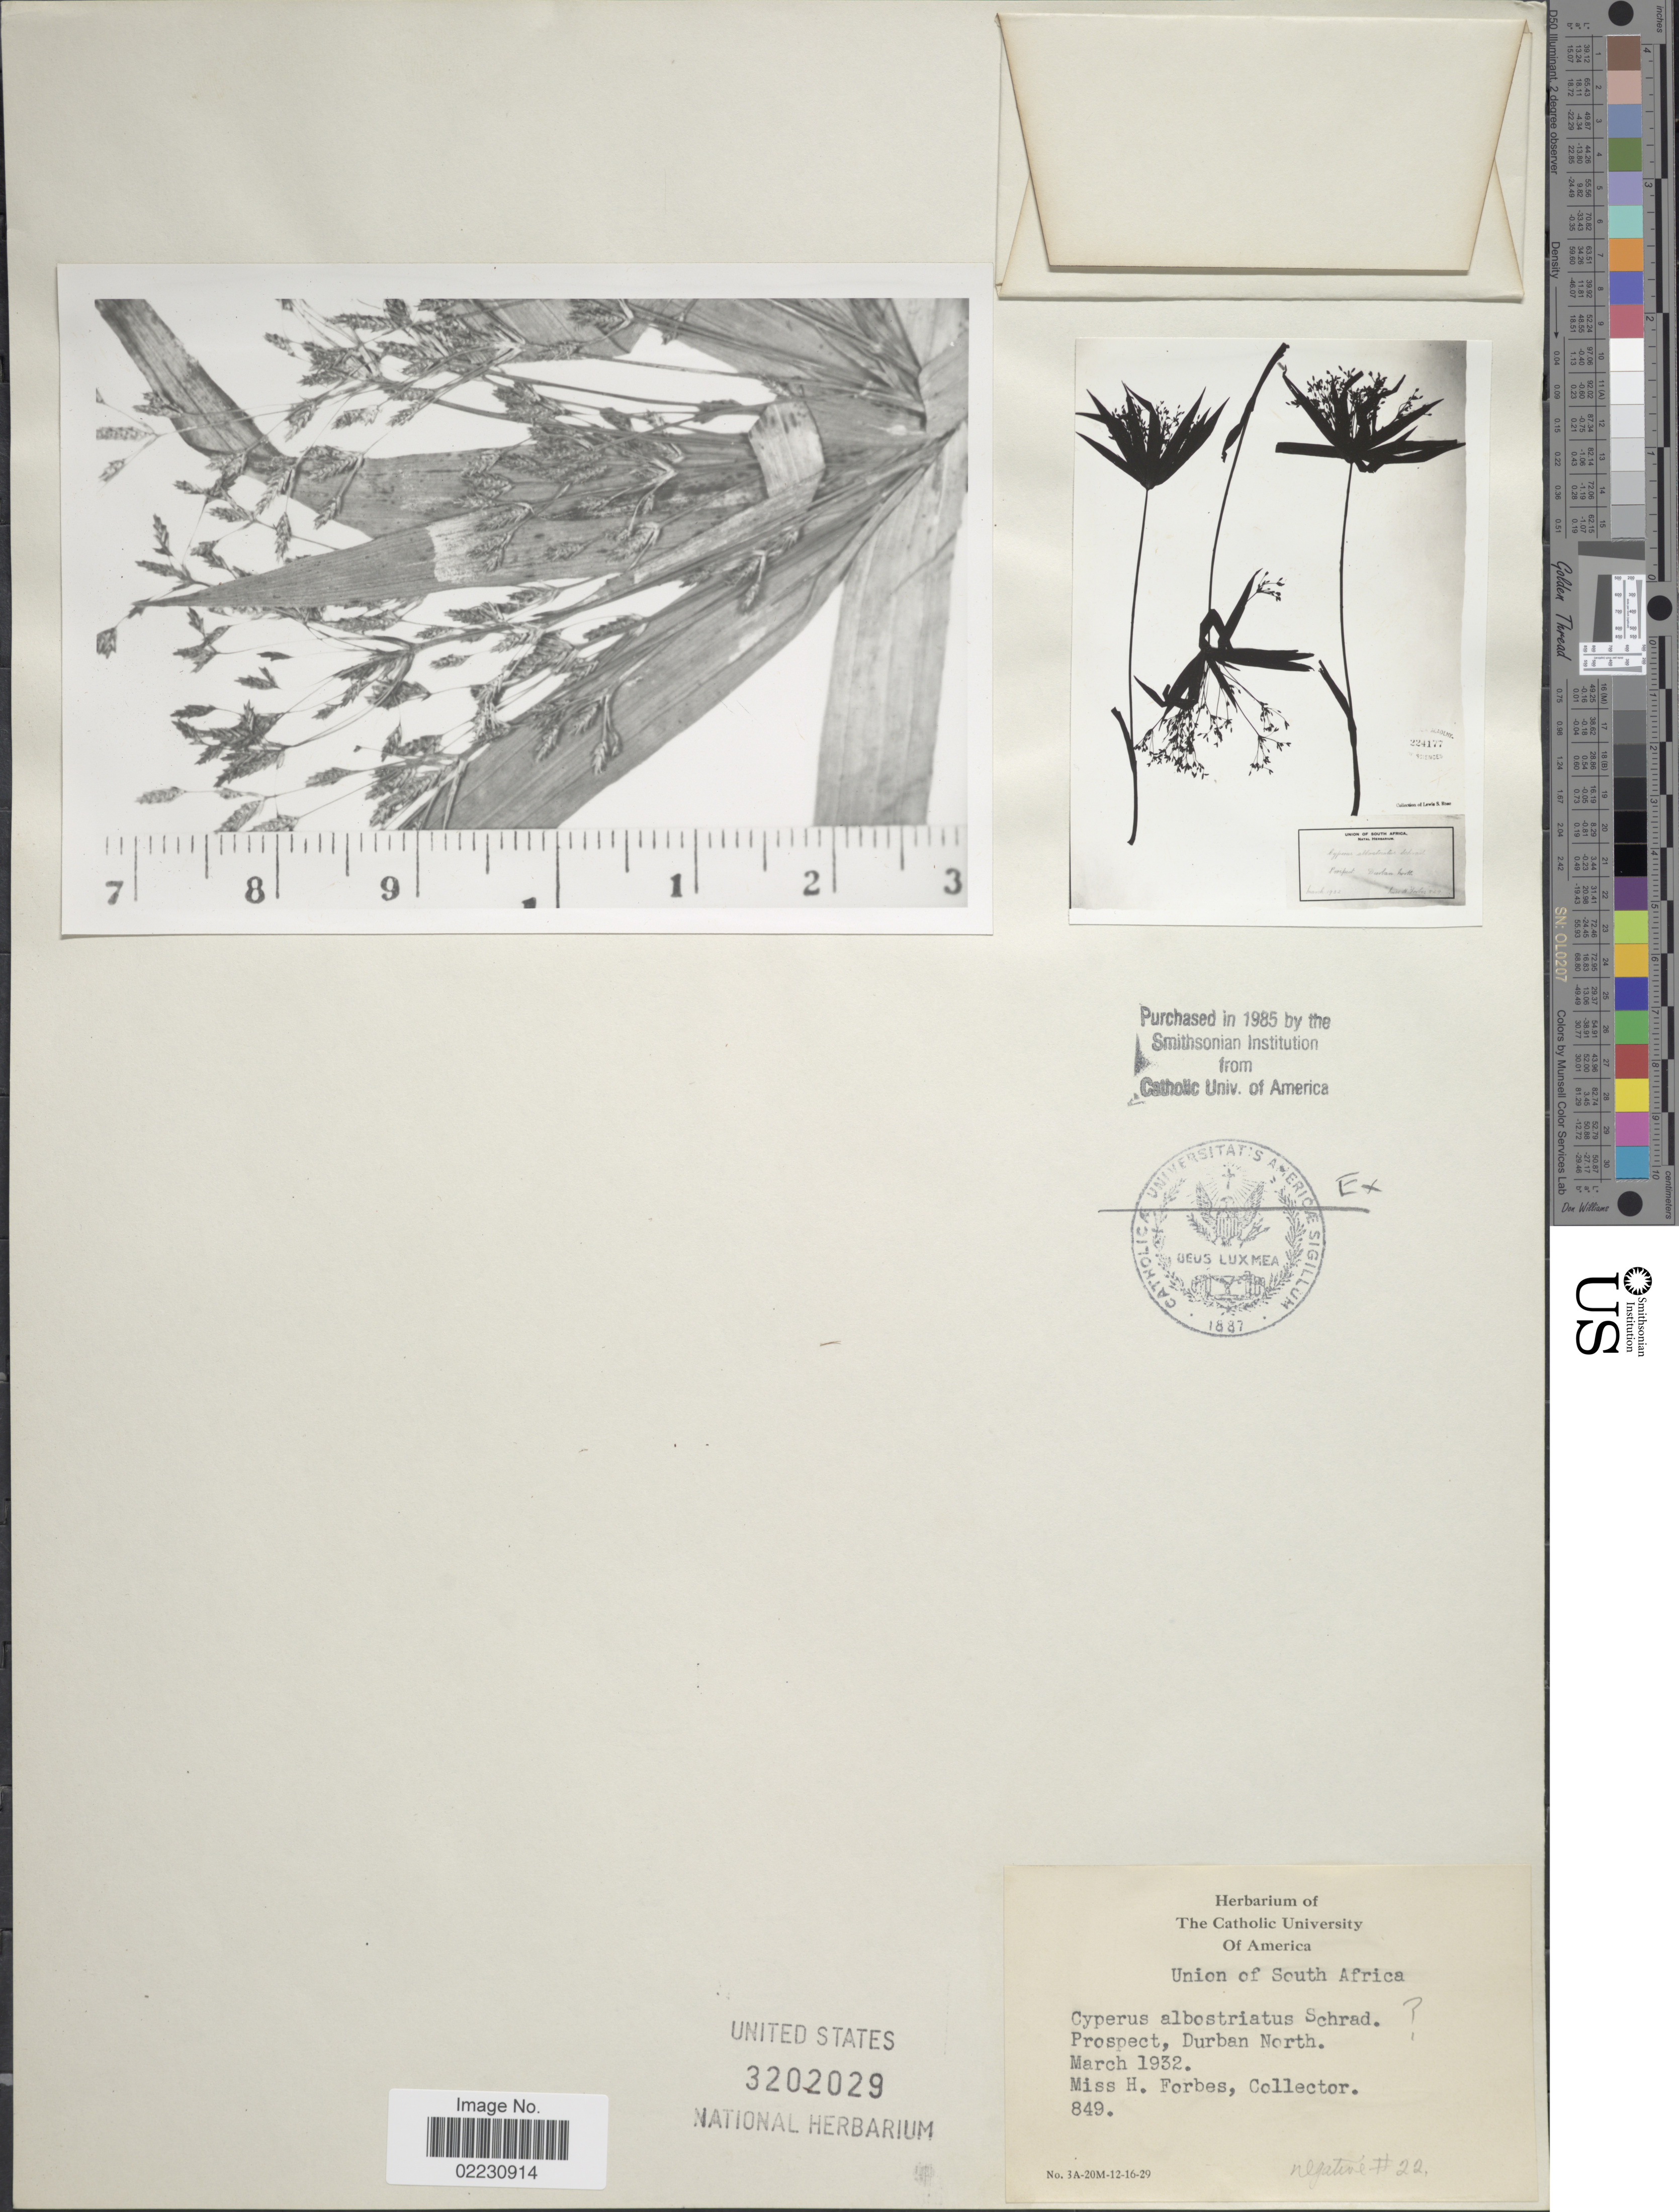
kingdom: Plantae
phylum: Tracheophyta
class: Liliopsida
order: Poales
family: Cyperaceae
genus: Cyperus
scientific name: Cyperus albostriatus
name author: Schrad.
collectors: H. Forbes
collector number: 849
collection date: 1932-03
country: South Africa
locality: Union of South Africa, Prospect, Durban North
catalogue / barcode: US 3202029